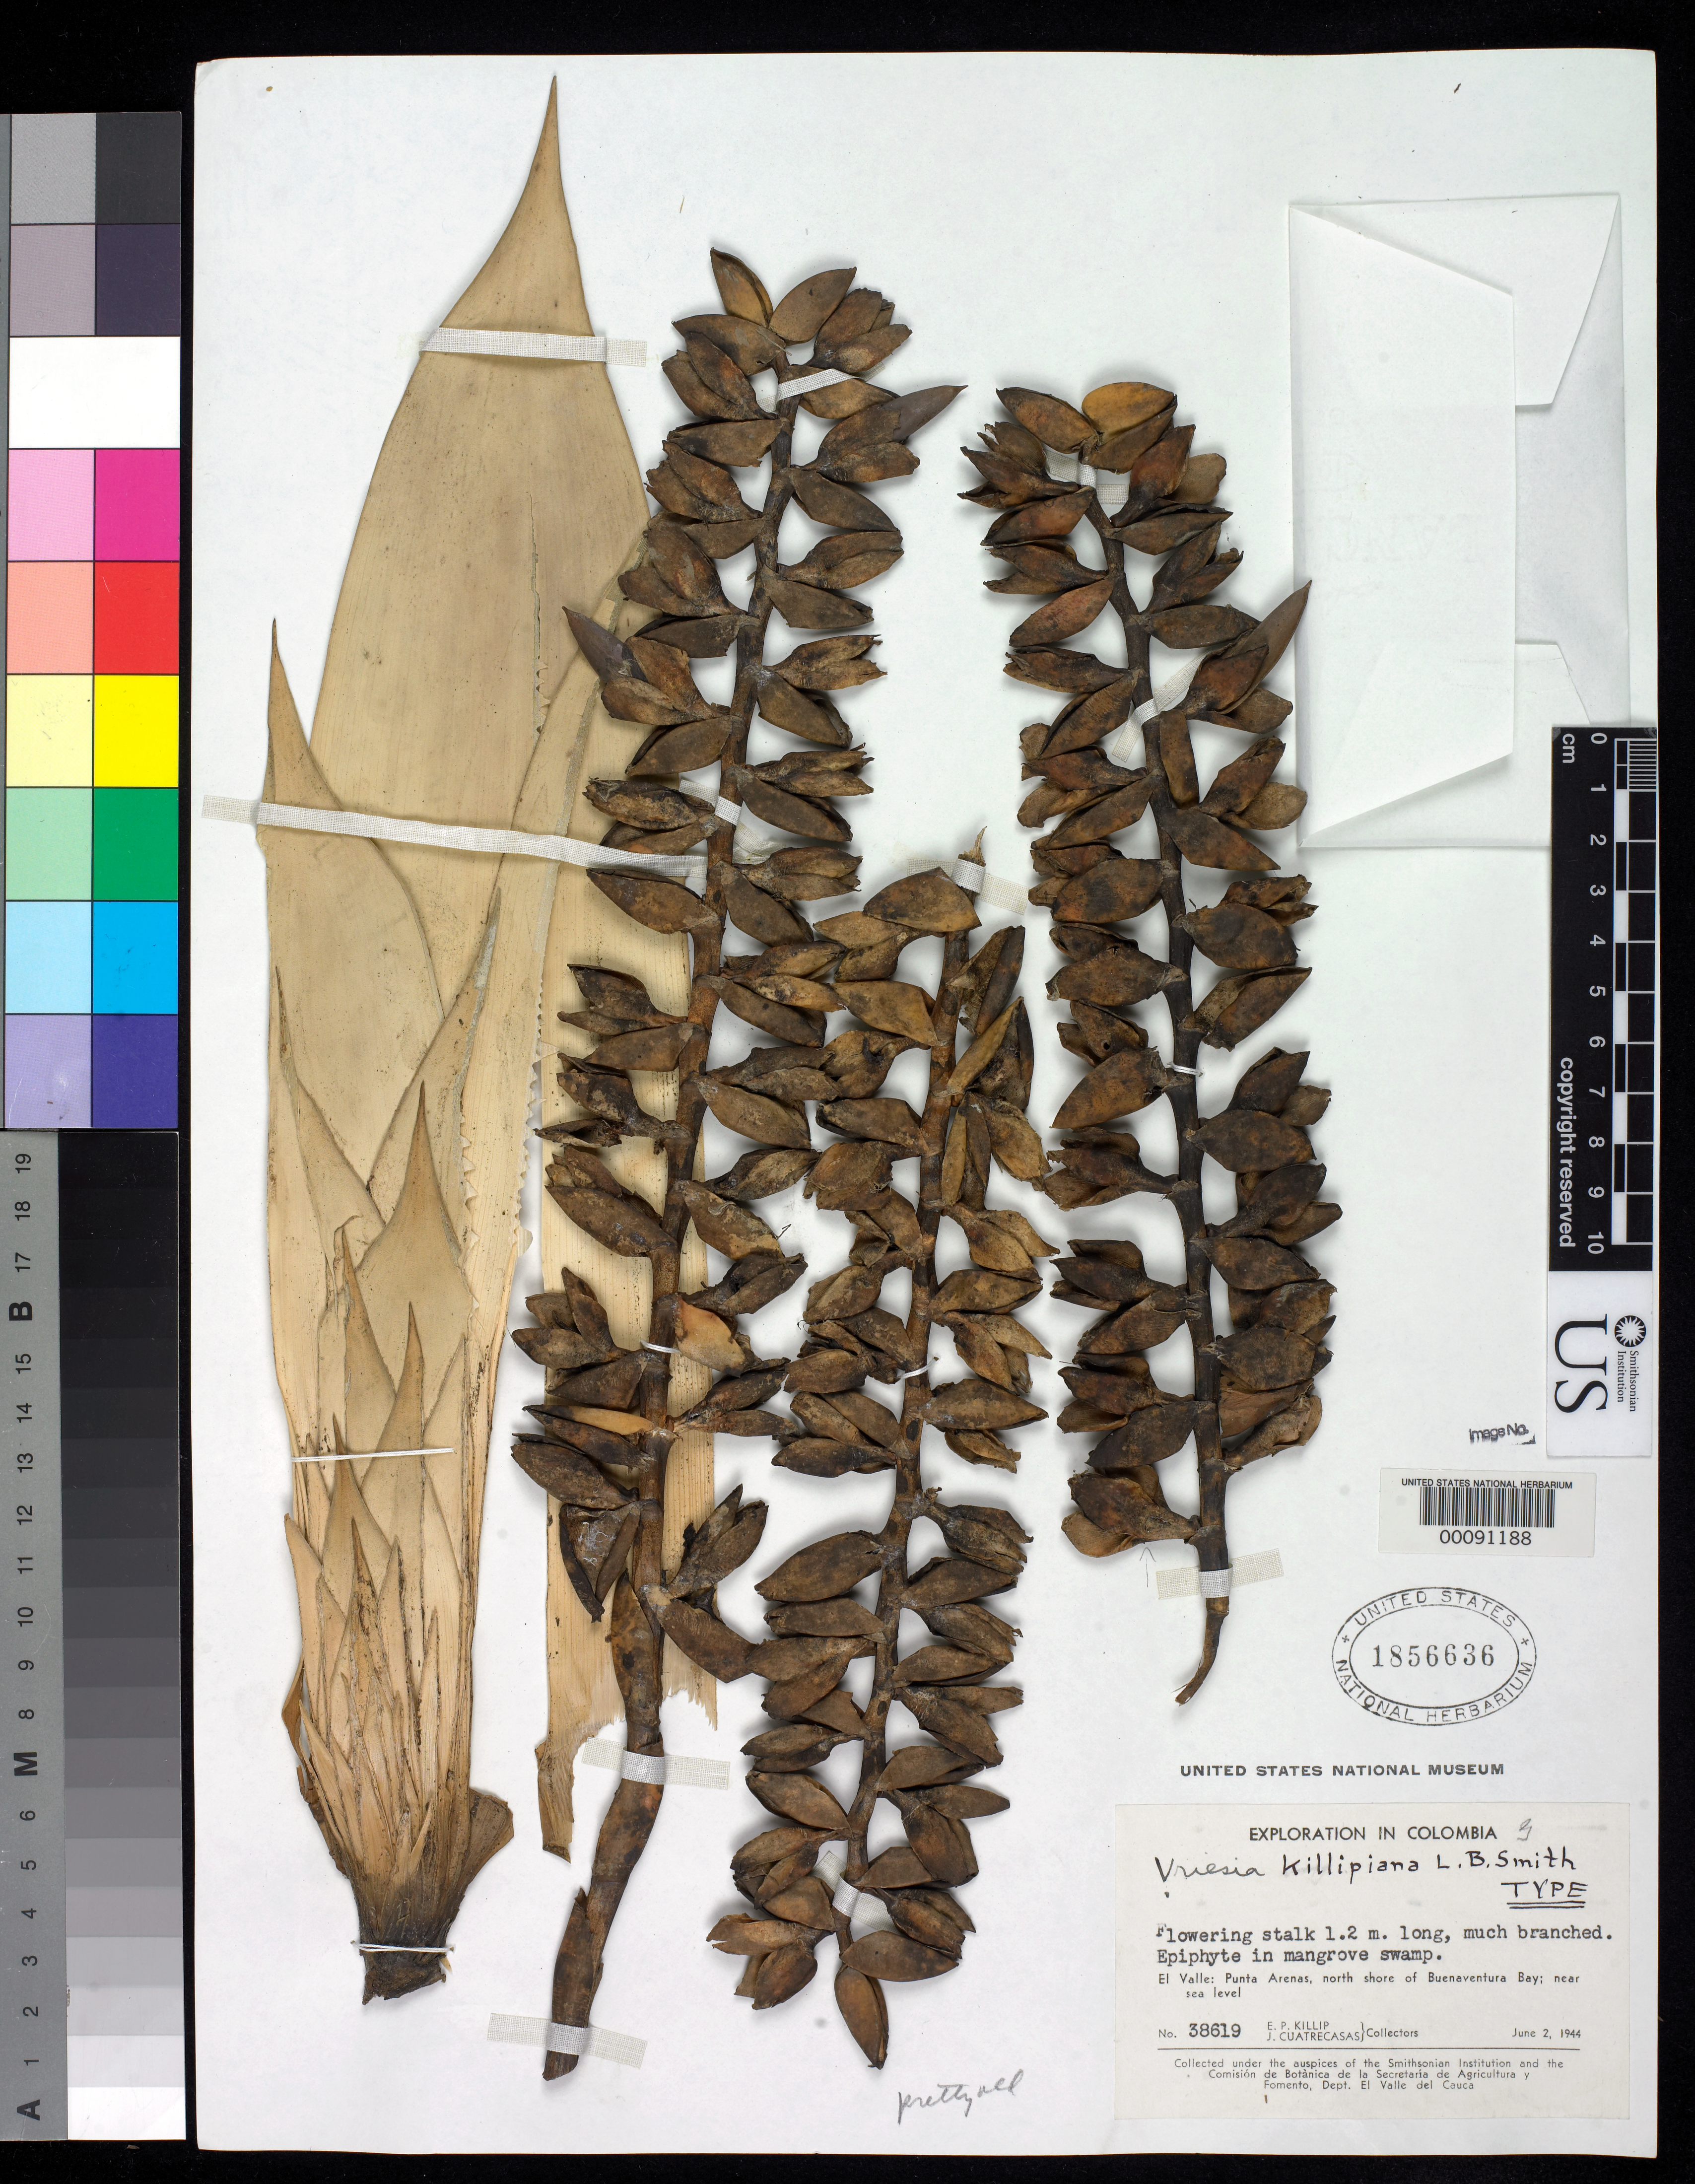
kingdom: Plantae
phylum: Tracheophyta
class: Liliopsida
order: Poales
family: Bromeliaceae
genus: Vriesea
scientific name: Vriesea killipiana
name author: L.B. Sm.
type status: Holotype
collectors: E. P. Killip & J. Cuatrecasas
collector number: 38619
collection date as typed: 02 Jun 1944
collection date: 1944-06-02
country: Colombia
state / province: Valle del Cauca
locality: Punta Arenas, Buena Ventura Bay.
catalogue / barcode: US 1856636